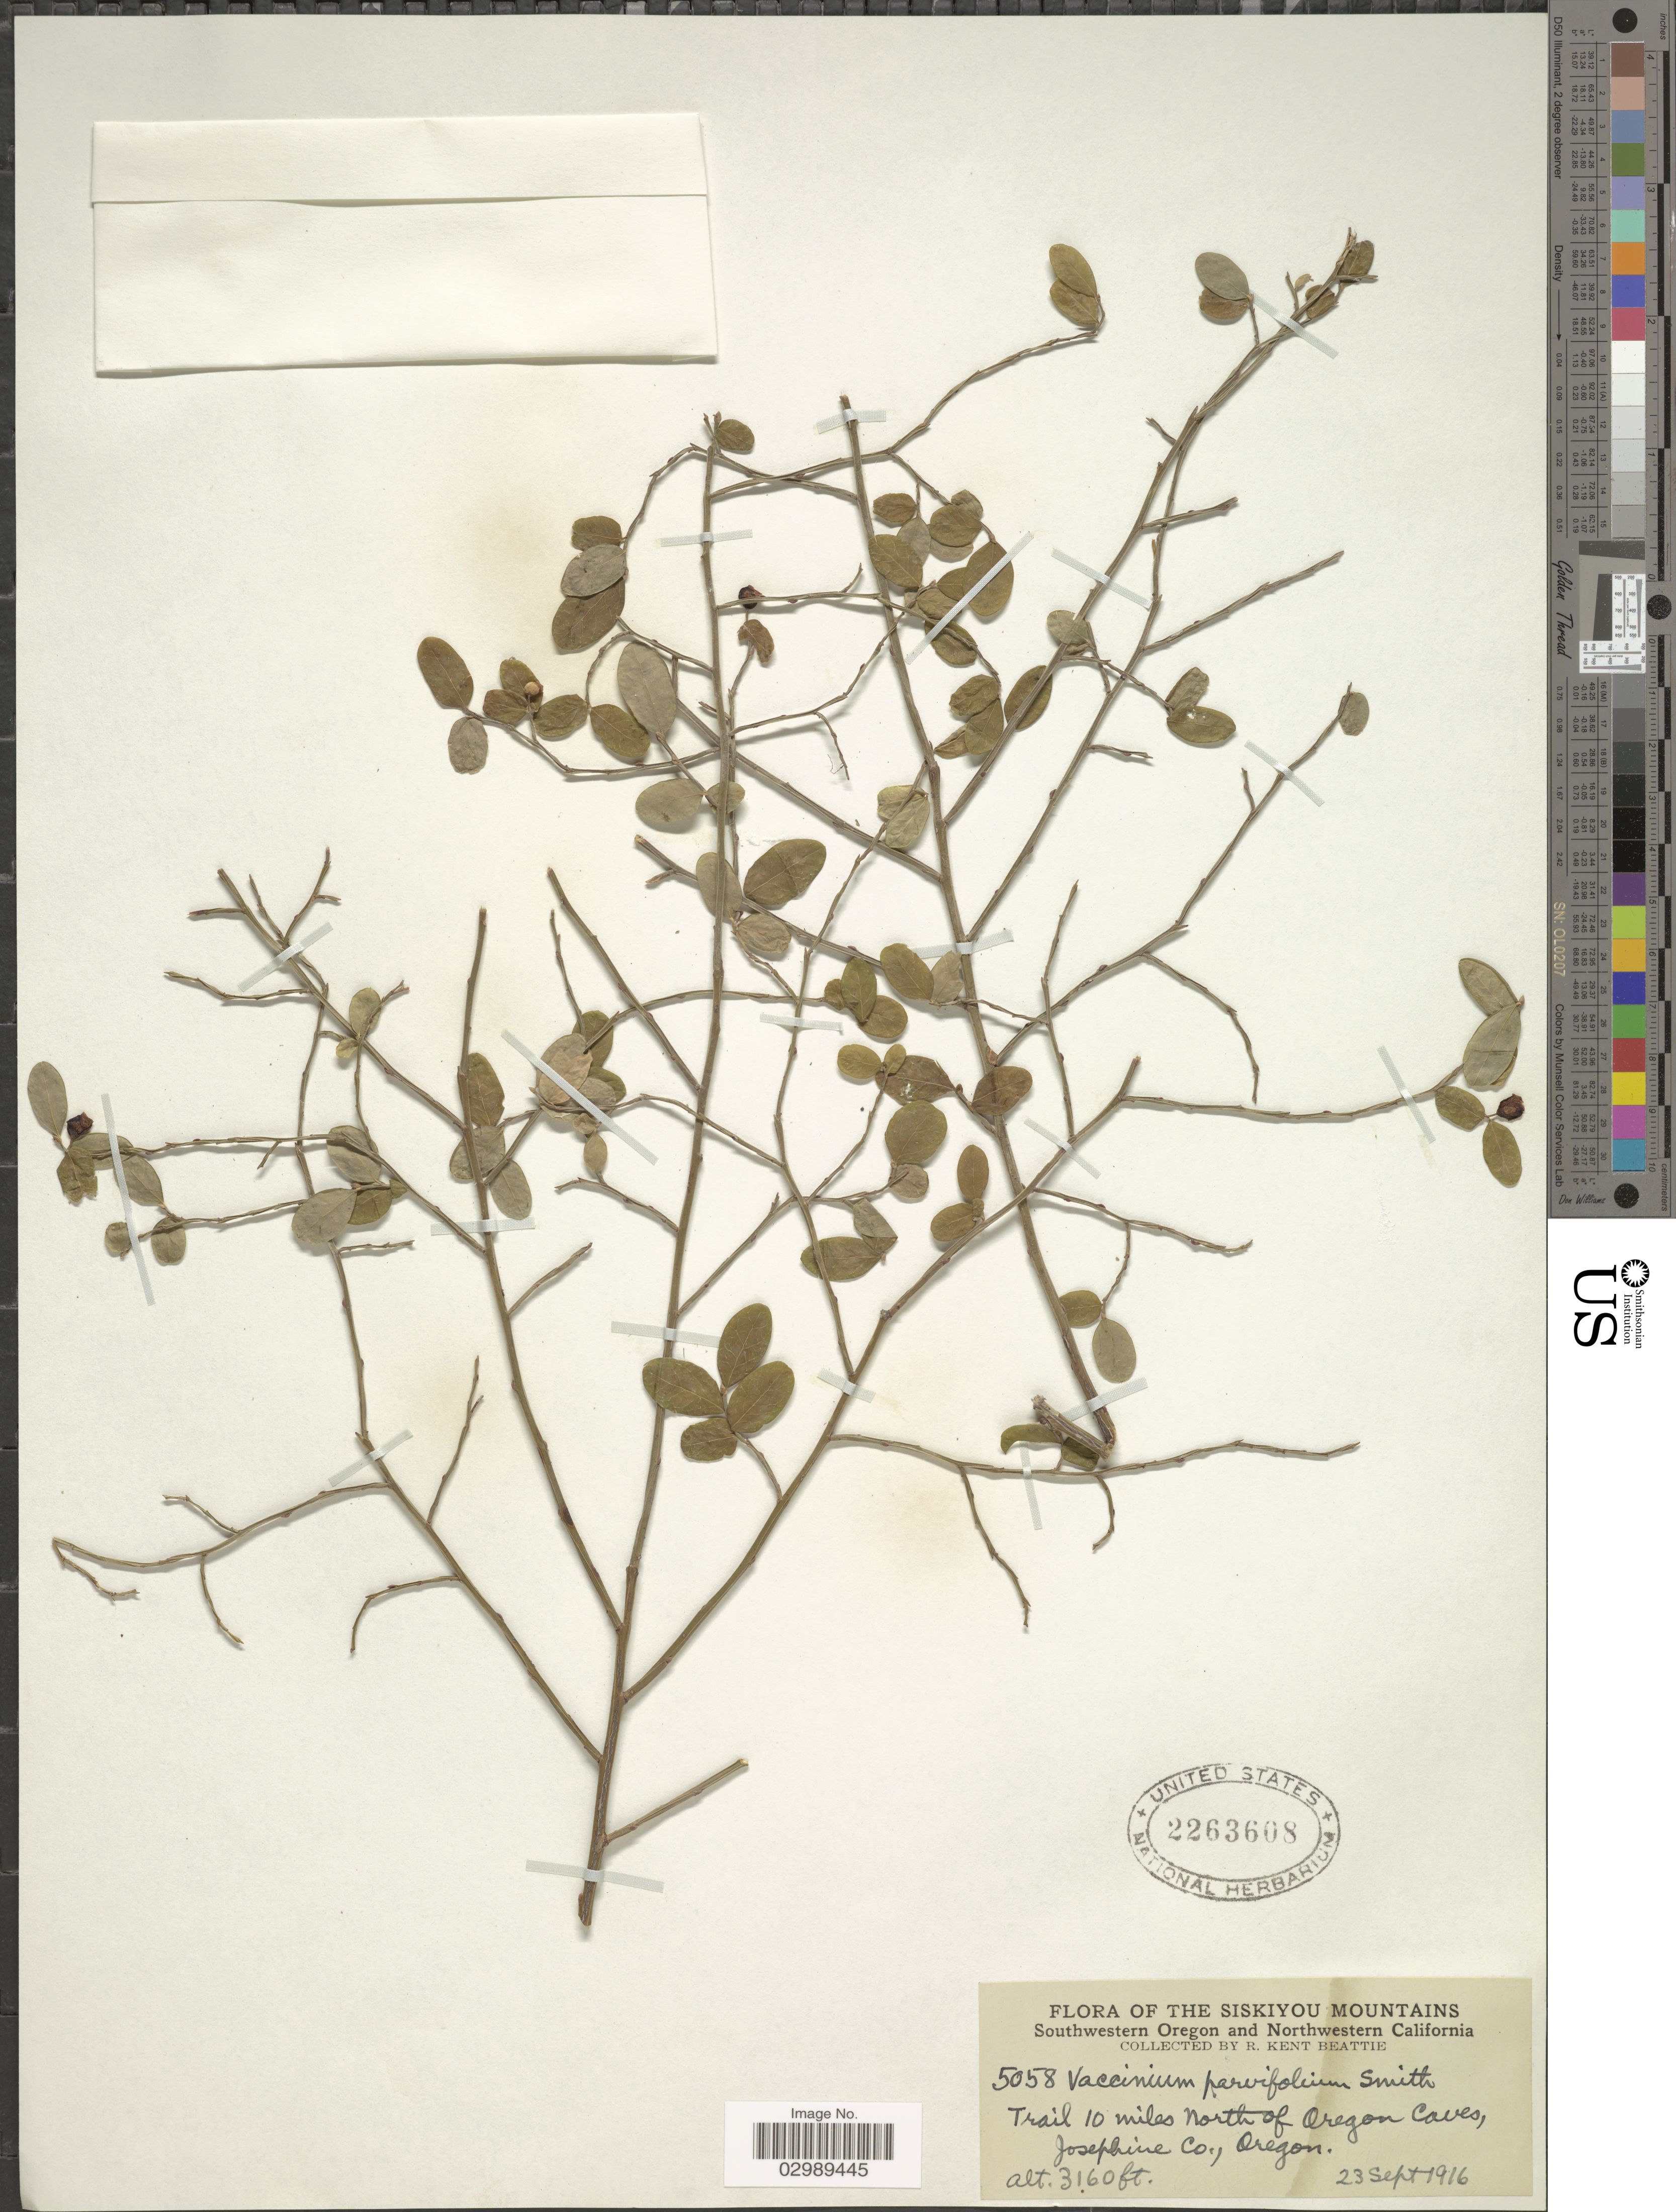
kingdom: Plantae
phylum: Tracheophyta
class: Magnoliopsida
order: Ericales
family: Ericaceae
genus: Vaccinium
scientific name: Vaccinium parvifolium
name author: Small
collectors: R. K. Beattie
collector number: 5058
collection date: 1916-09-23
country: United States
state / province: Oregon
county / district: Josephine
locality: The Siskiyou Mountains, Southwestern Oregon, Trail 10 miles north of Oregon Caves, Josephine Co.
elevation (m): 963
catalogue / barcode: US 2263608